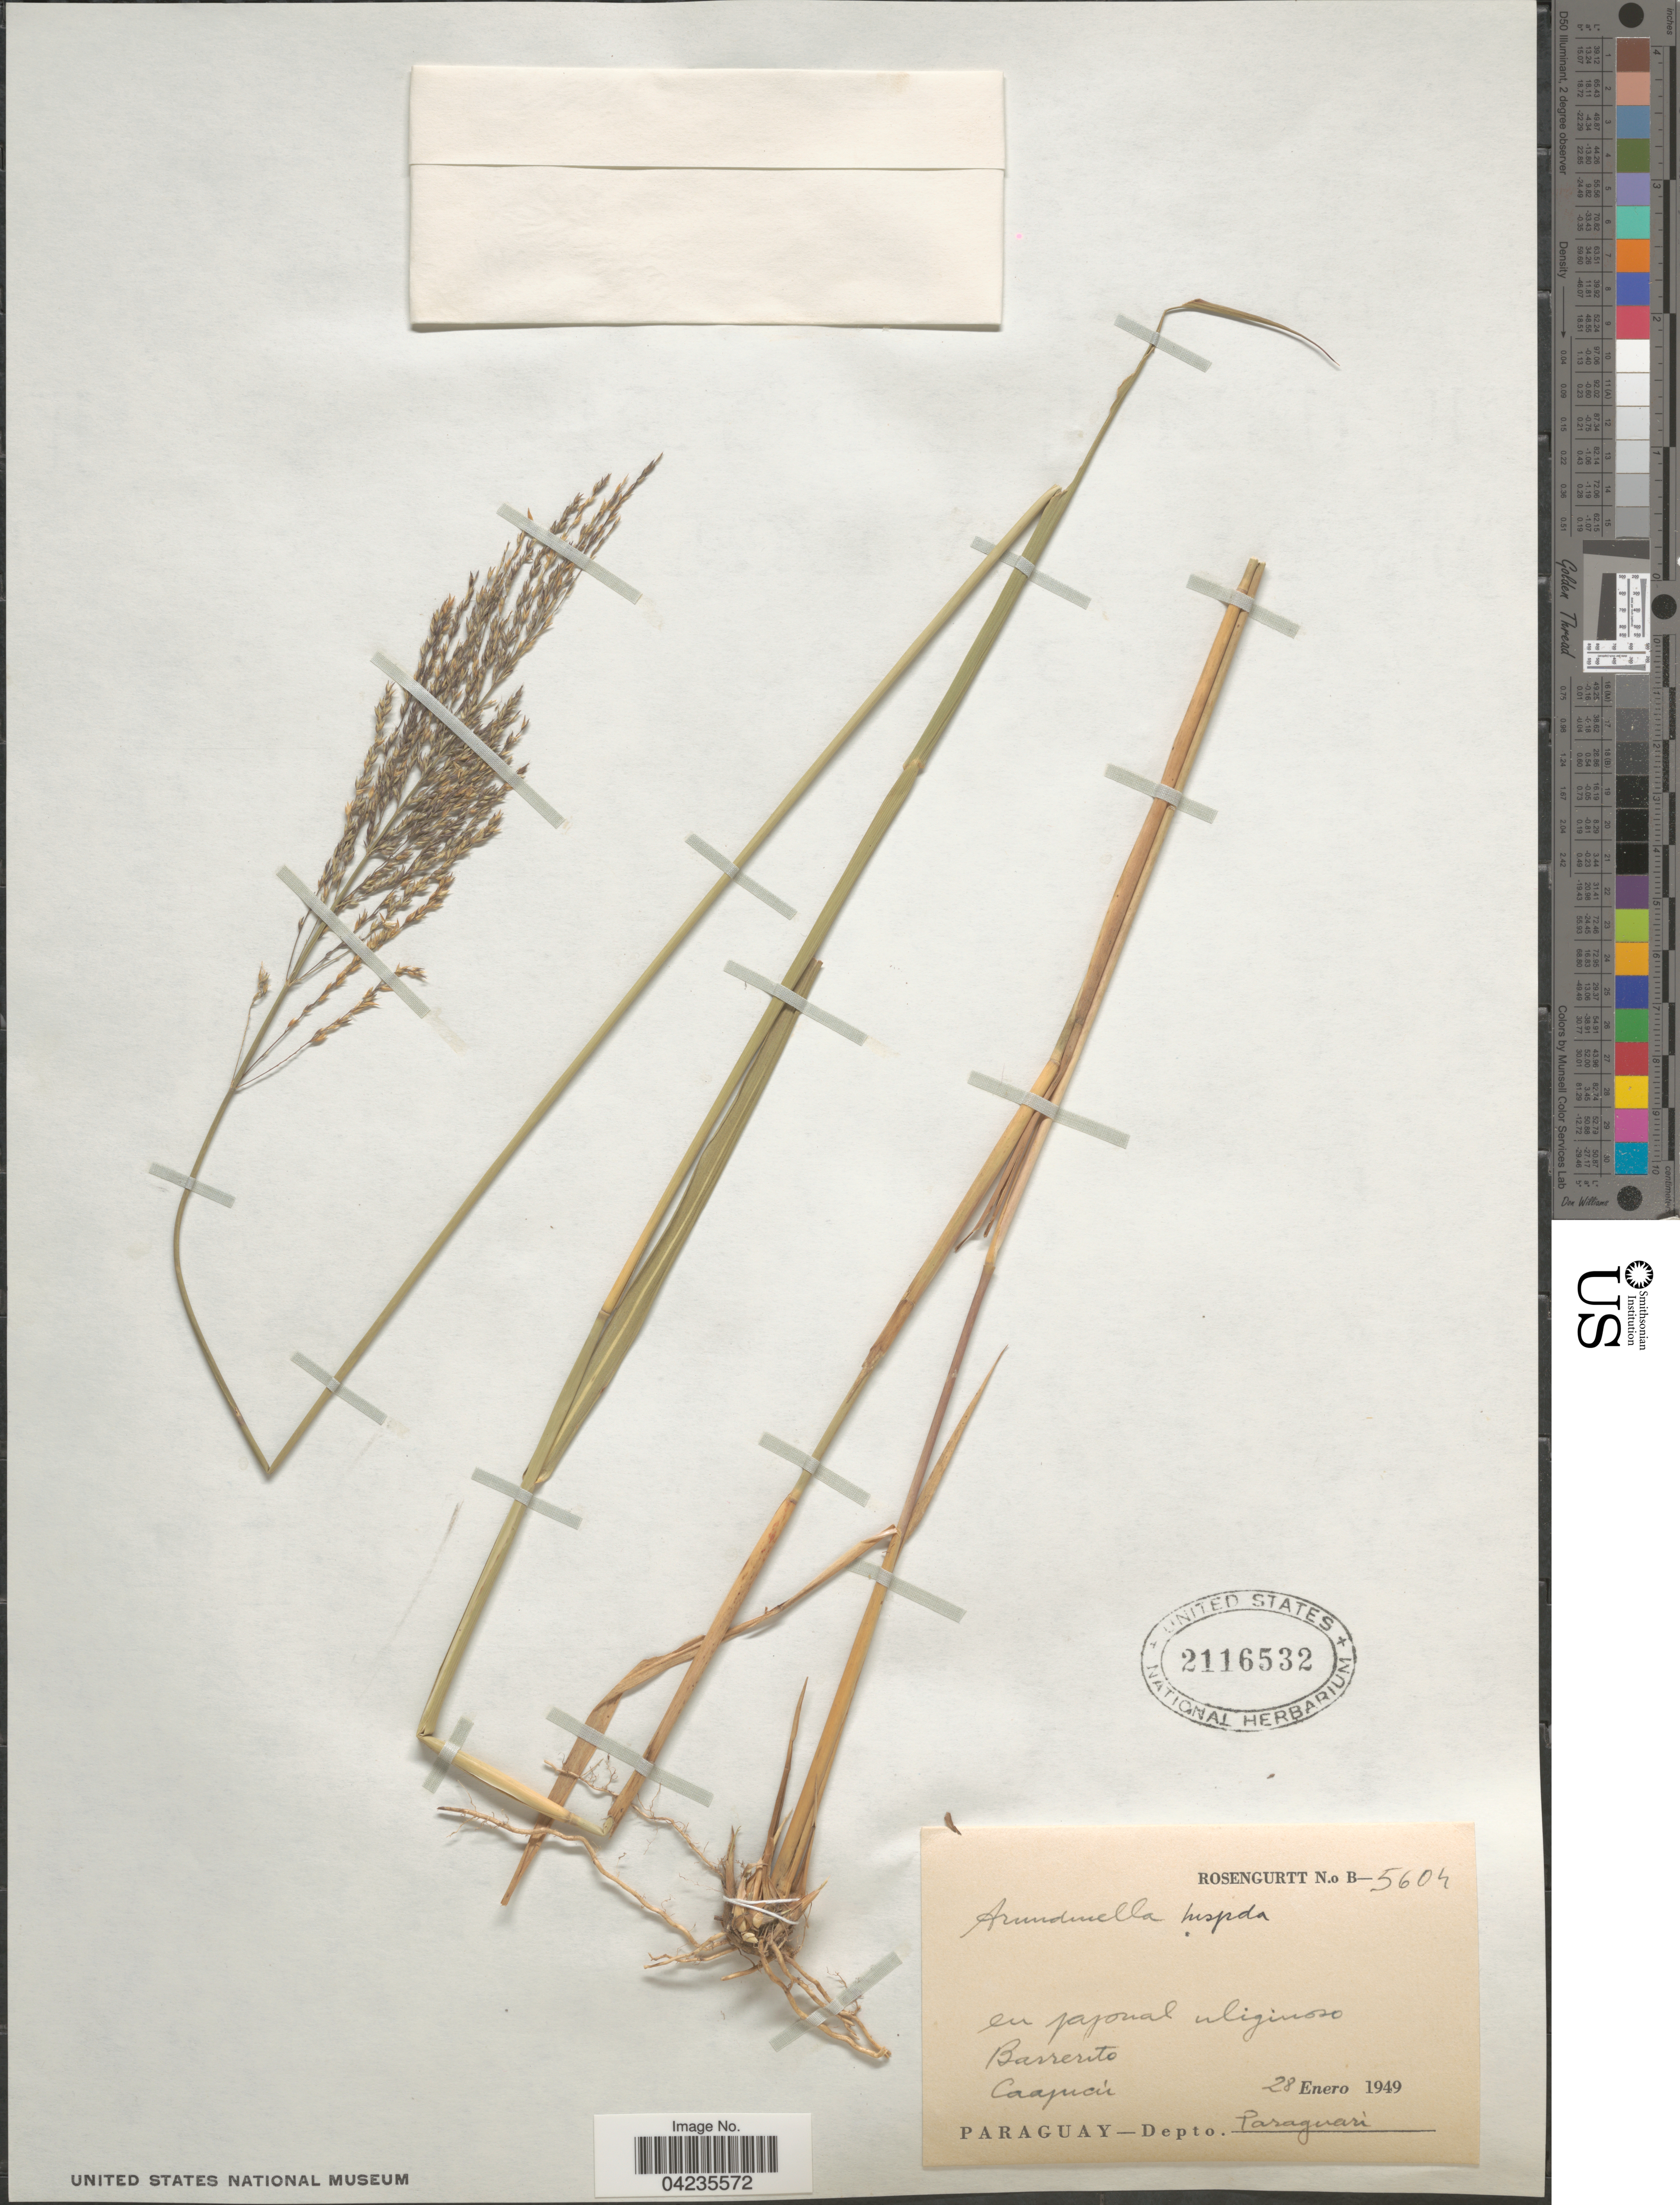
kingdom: Plantae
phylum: Tracheophyta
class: Liliopsida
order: Poales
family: Poaceae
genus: Arundinella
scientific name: Arundinella hispida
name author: (Humb. & Bonpl. ex Willd.) Kuntze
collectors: Rosengurtt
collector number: B-5604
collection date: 1949-01-28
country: Paraguay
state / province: Paraguari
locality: Barretito. Caajucú. Depto. Paraguarí.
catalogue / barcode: US 2116532